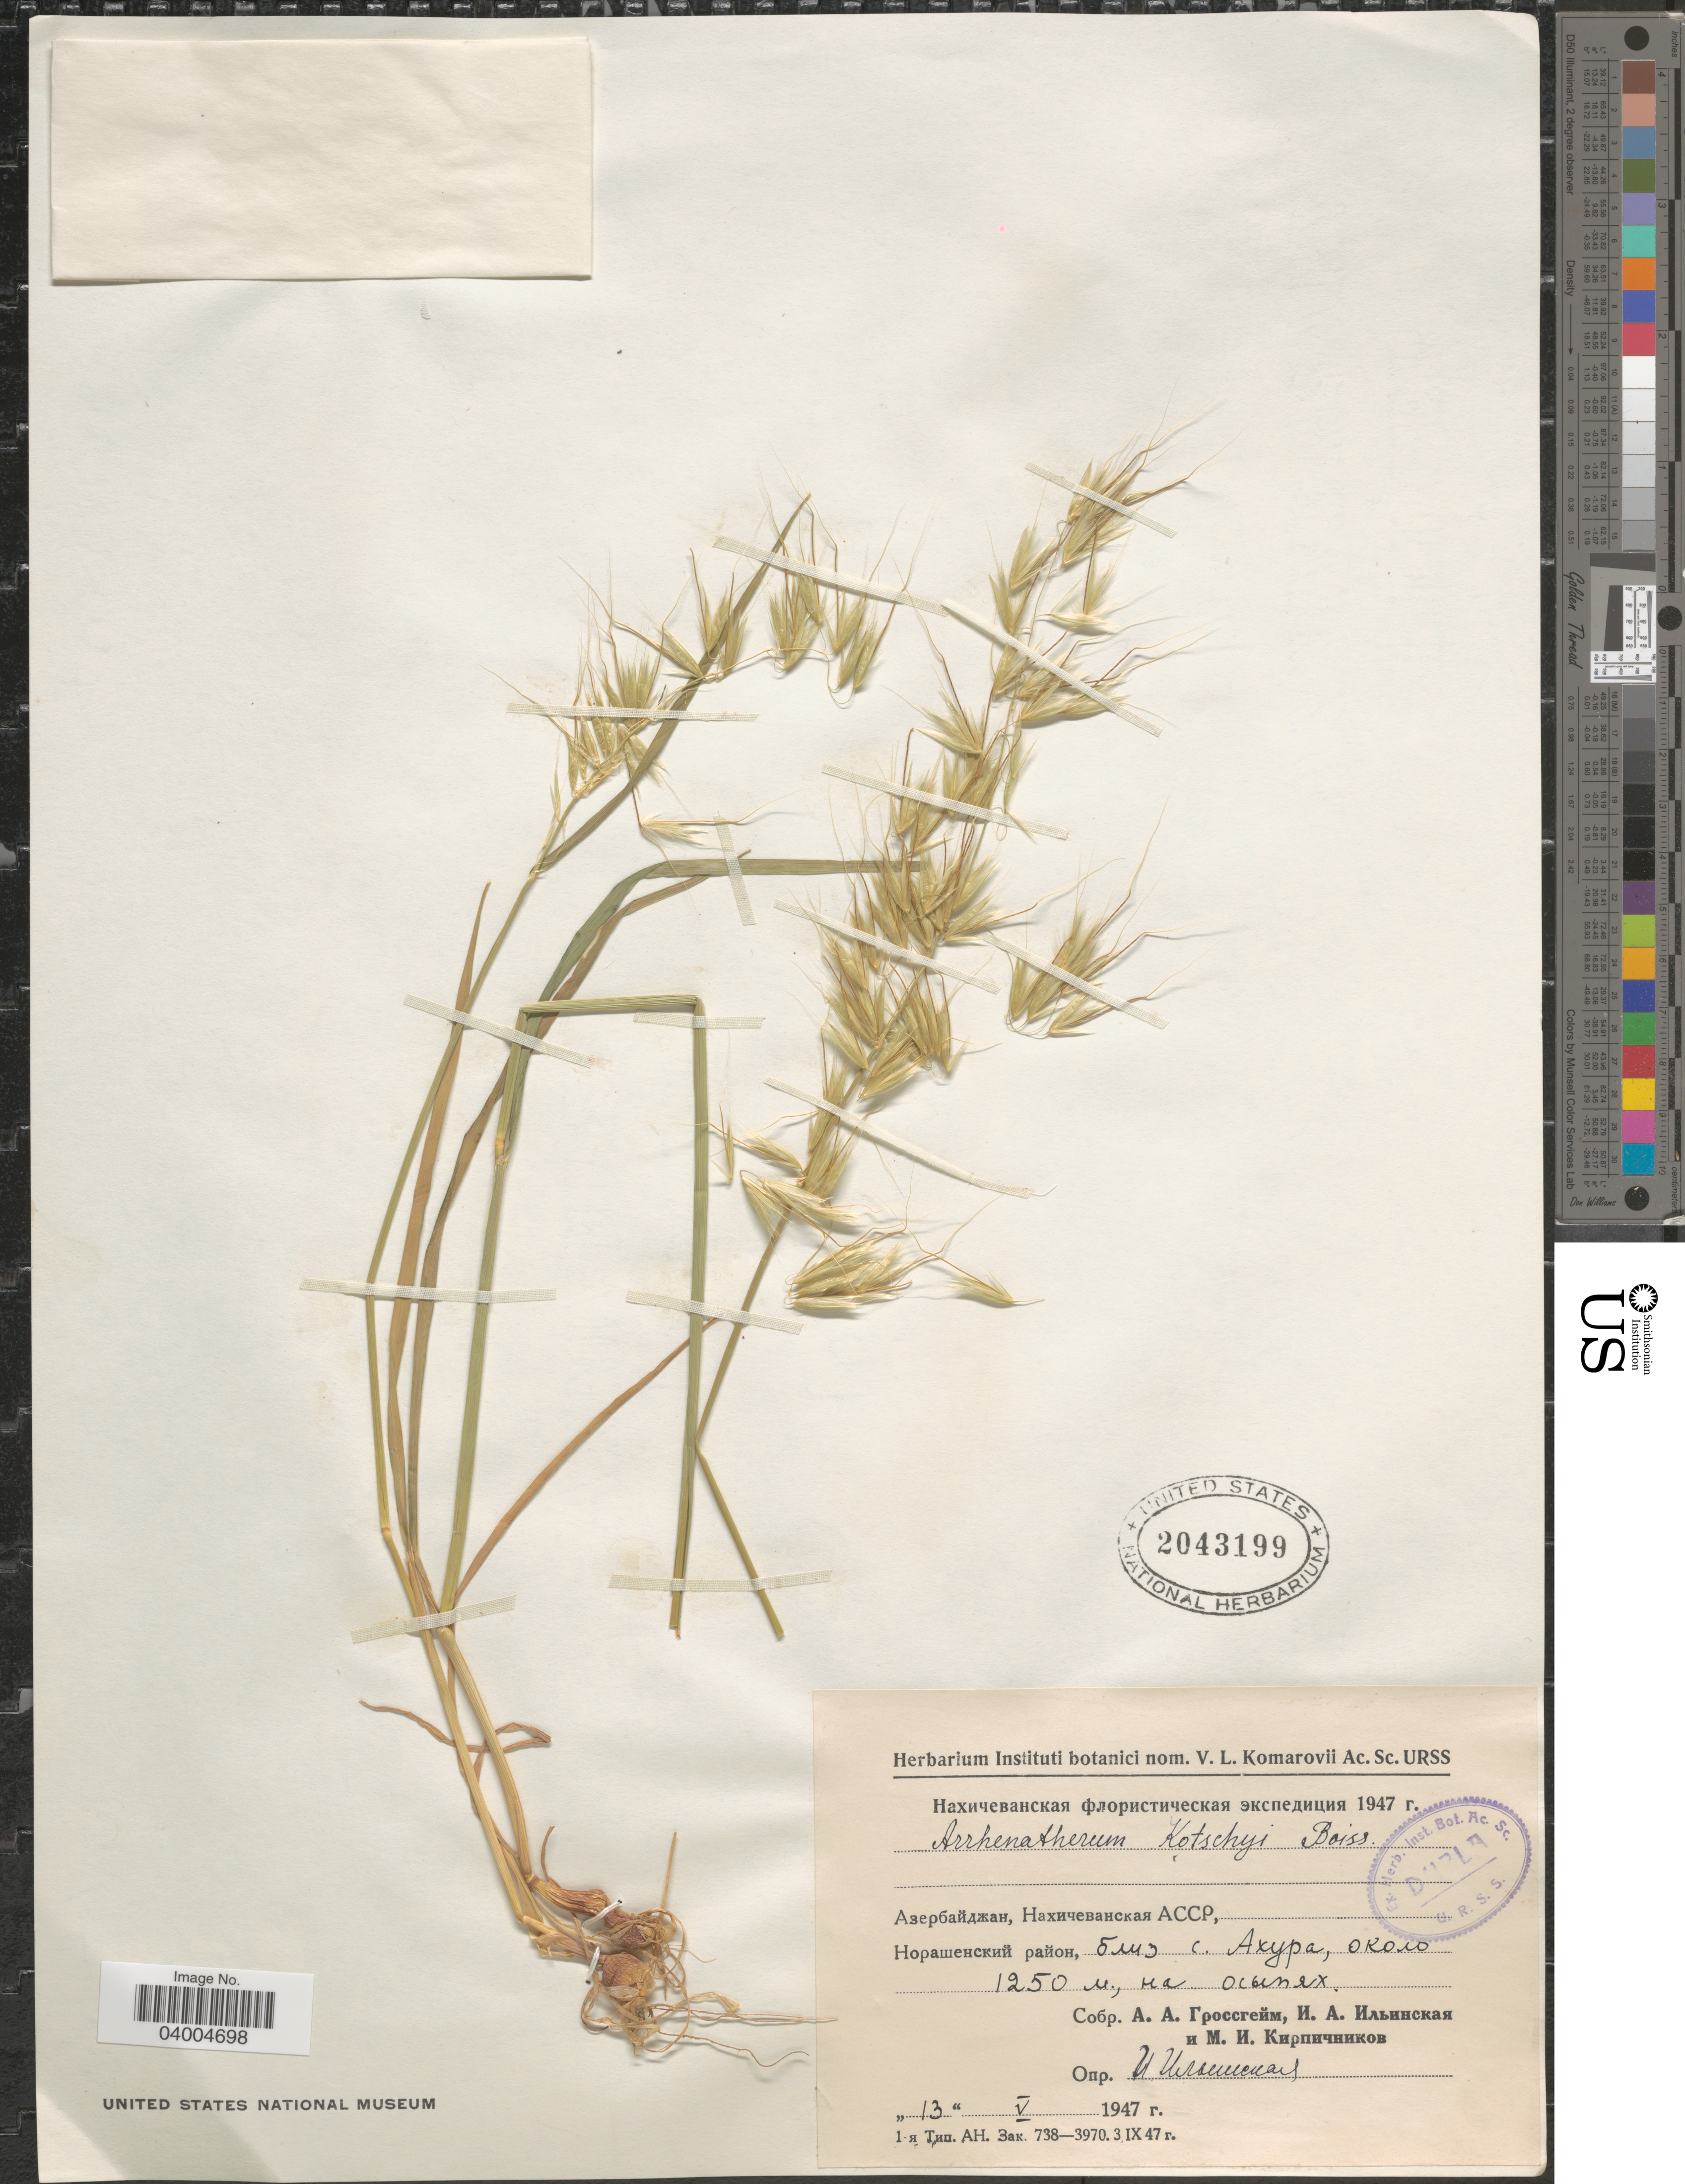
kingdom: Plantae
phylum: Tracheophyta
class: Liliopsida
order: Poales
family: Poaceae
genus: Arrhenatherum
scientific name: Arrhenatherum kotschyi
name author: Boiss.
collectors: A. Grossgeim, I. Ilinskaya & M. Kirpichnikov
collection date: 1947-05-13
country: Azerbaijan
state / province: Nakhchivan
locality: Norashen District, near village Akhura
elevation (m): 1250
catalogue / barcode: US 2043199